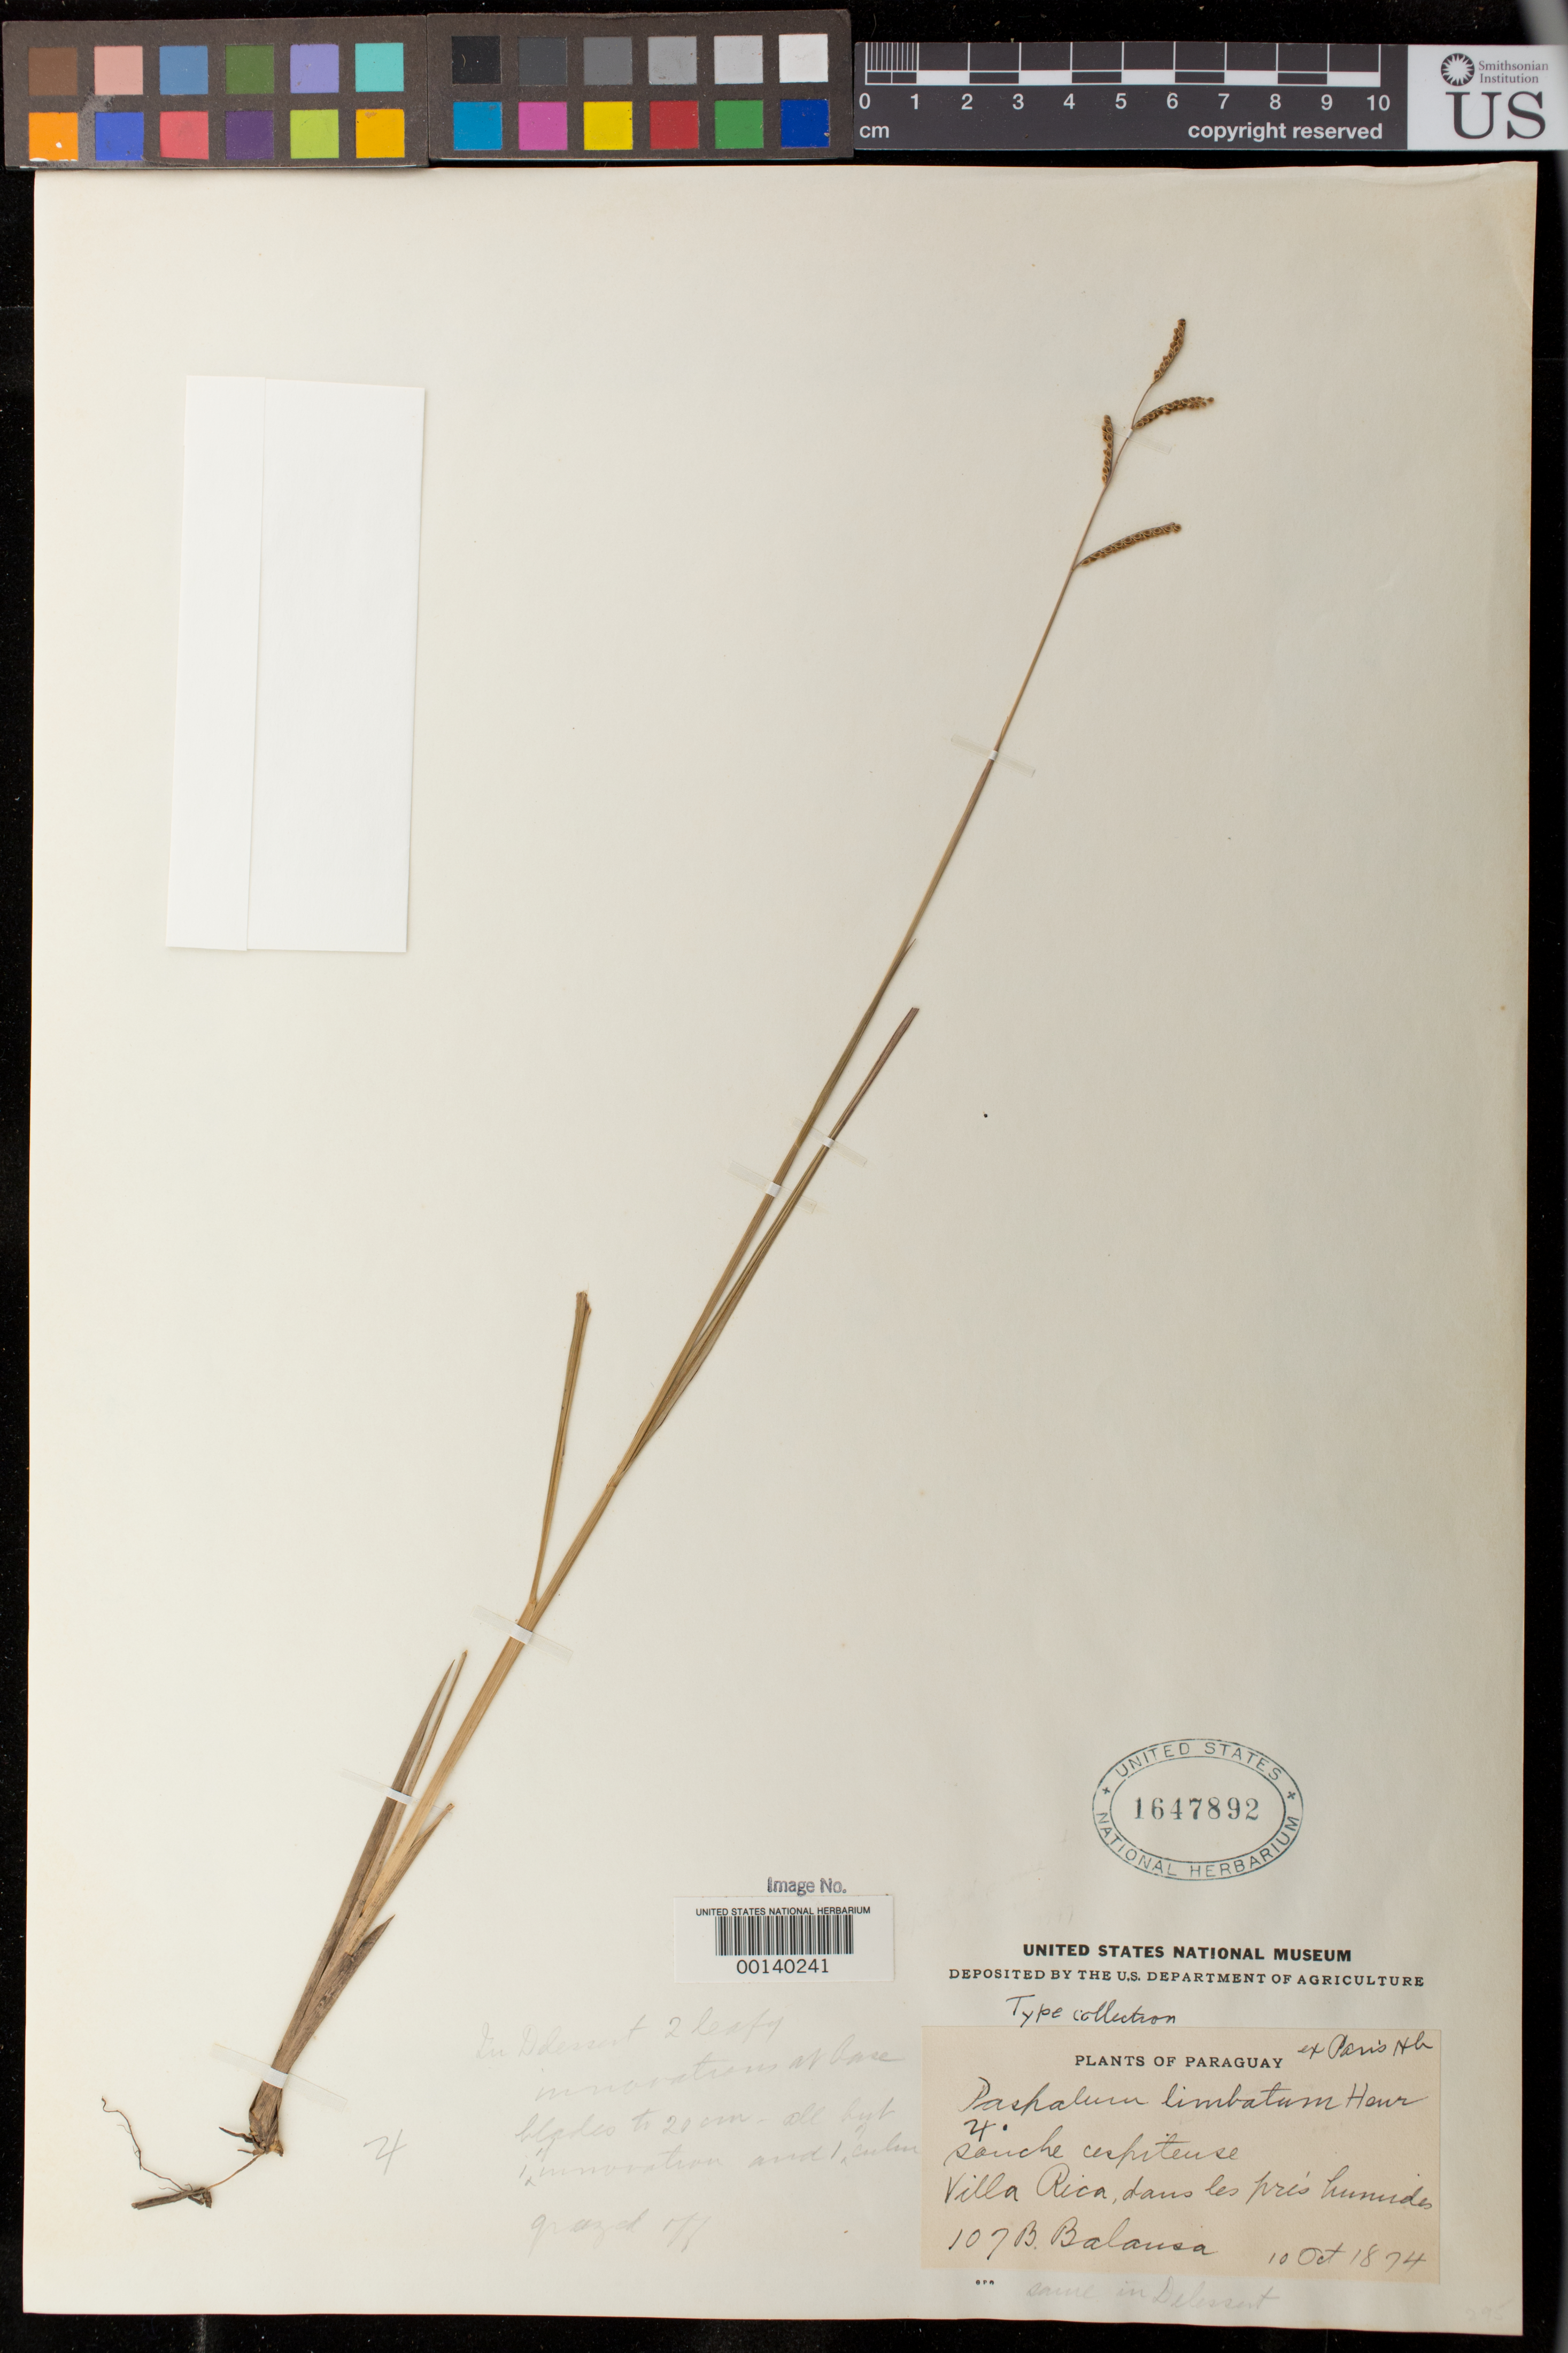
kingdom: Plantae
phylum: Tracheophyta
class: Liliopsida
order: Poales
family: Poaceae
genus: Paspalum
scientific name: Paspalum limbatum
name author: Henr.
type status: Isotype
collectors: B. Balansa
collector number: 107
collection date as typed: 10 Oct 1874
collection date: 1874-10-10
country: Paraguay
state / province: Guairá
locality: Villarrica.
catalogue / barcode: US 1647892